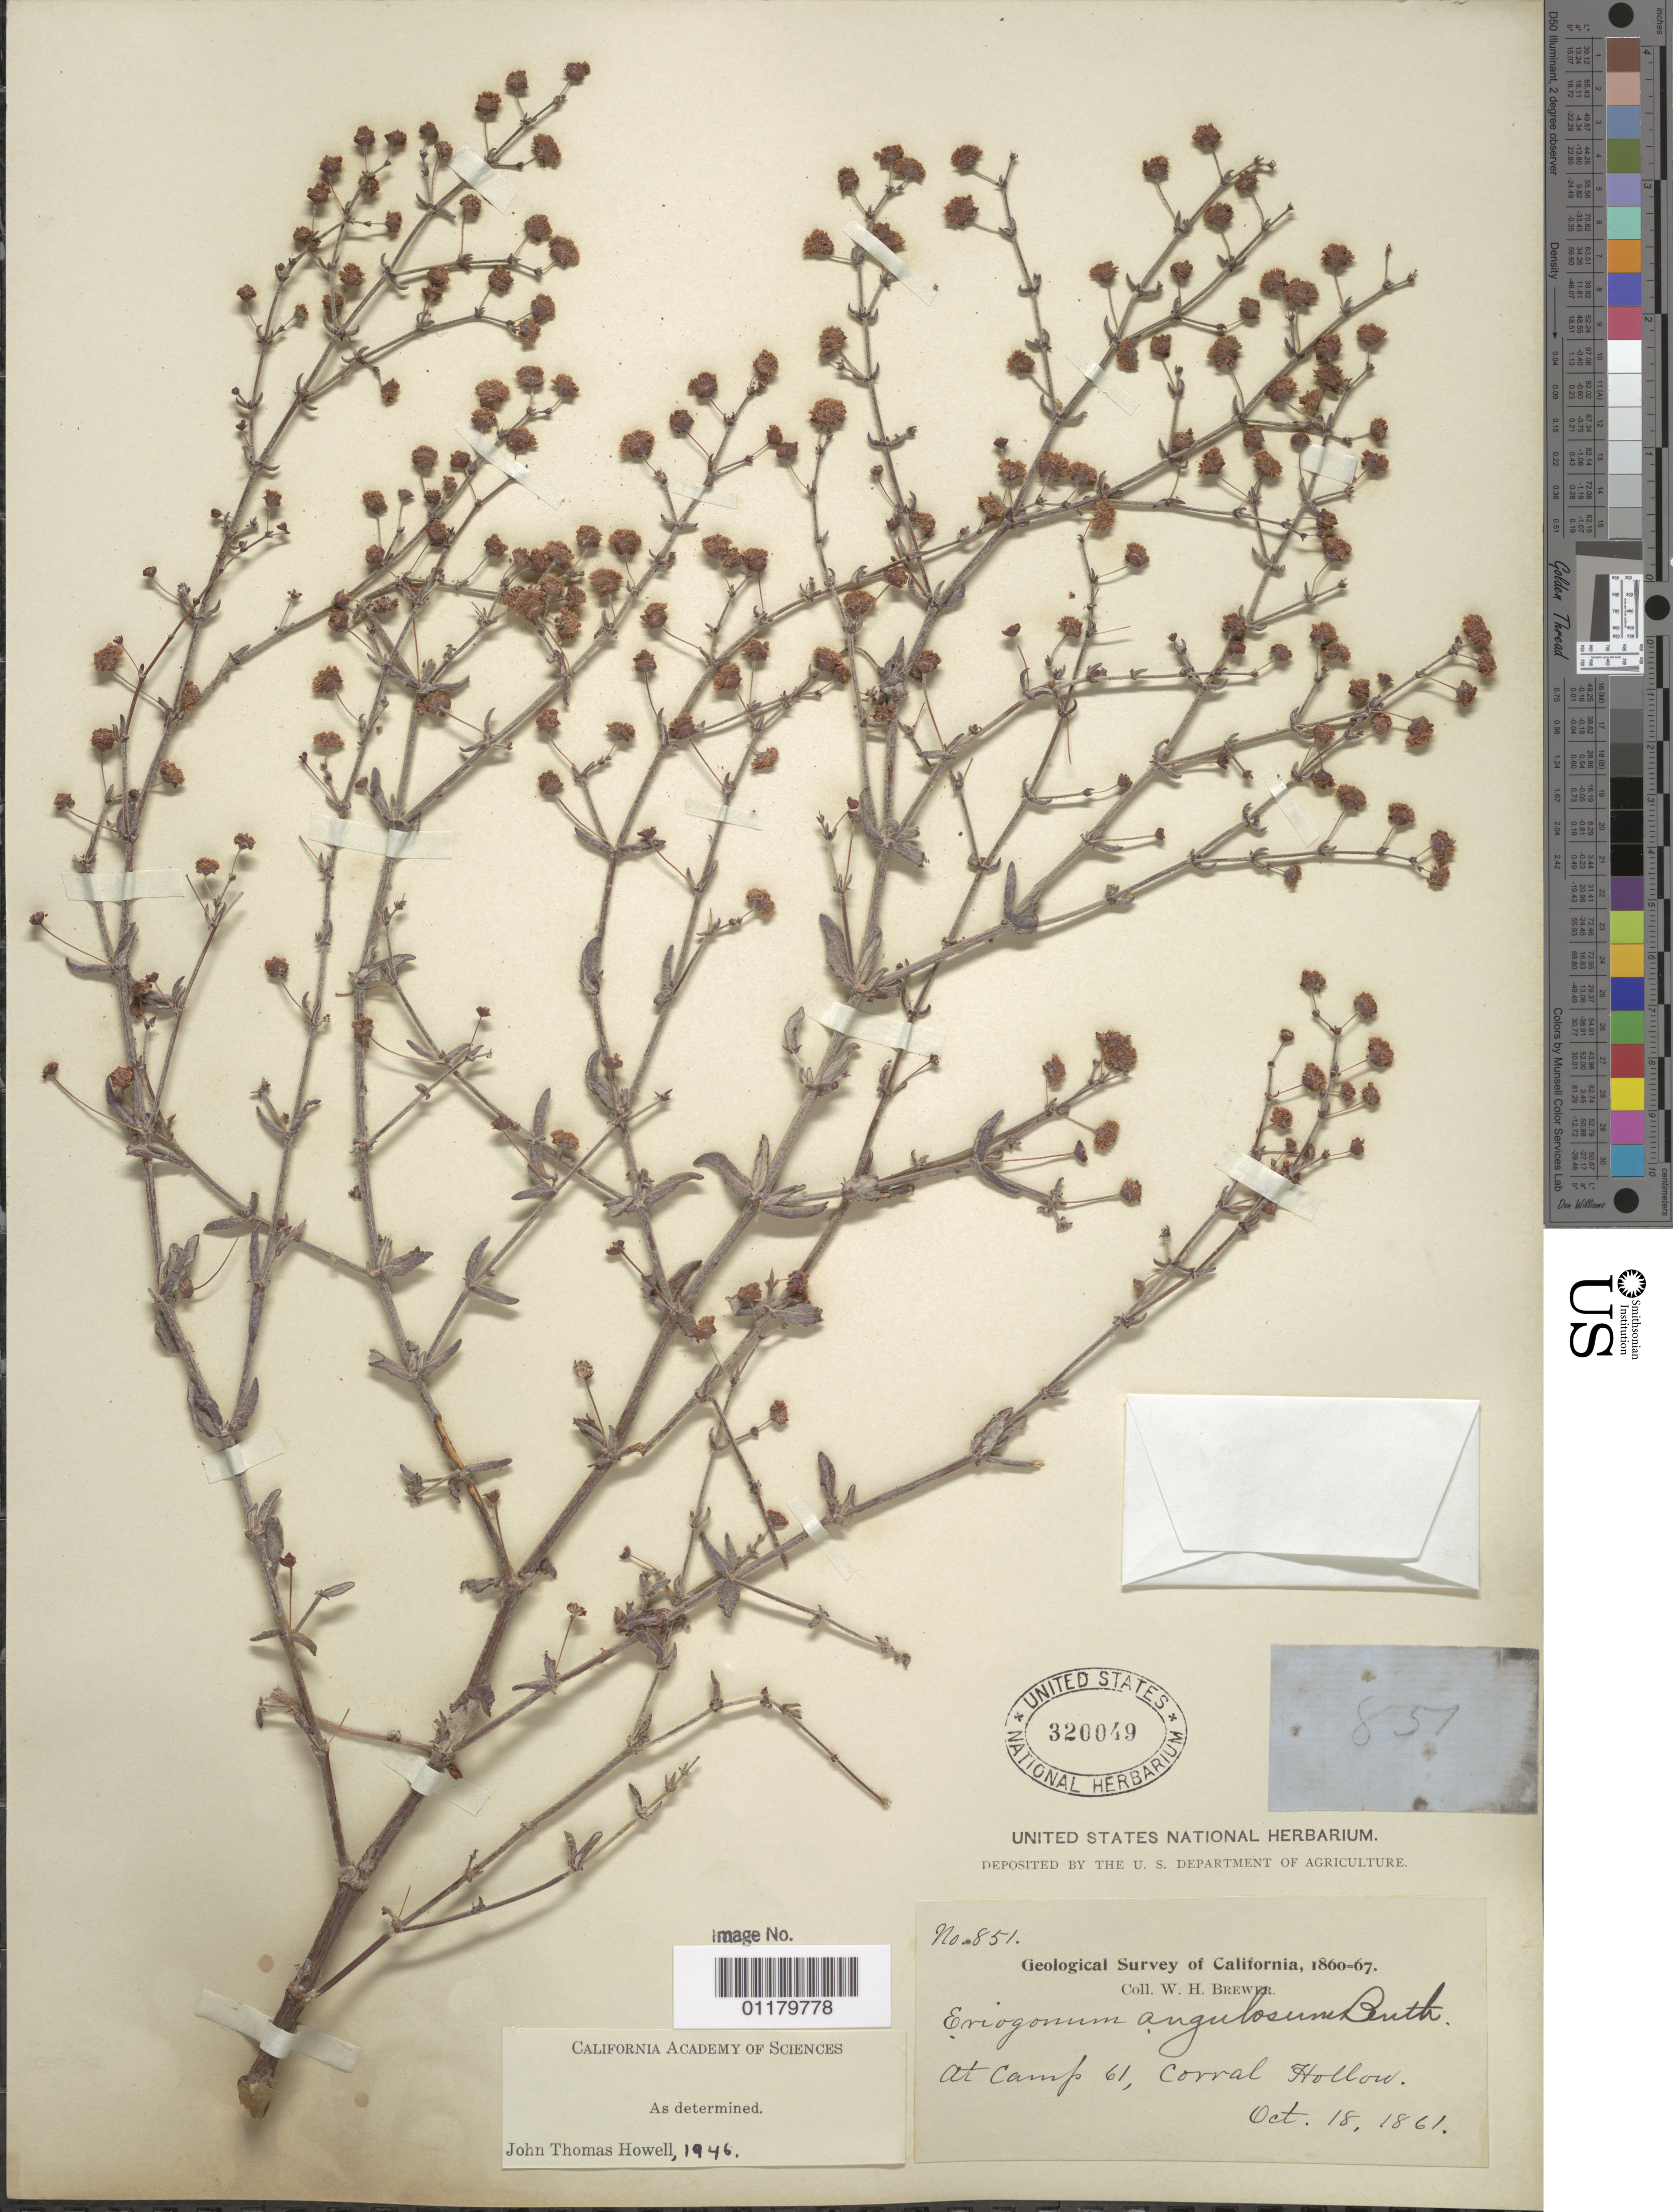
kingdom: Plantae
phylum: Tracheophyta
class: Magnoliopsida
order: Caryophyllales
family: Polygonaceae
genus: Eriogonum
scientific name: Eriogonum angulosum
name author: Benth.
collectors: W. H. Brewer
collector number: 851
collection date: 1861-10-18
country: United States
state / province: California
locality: At Camp 61, Corral Hollow.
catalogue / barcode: US 320049